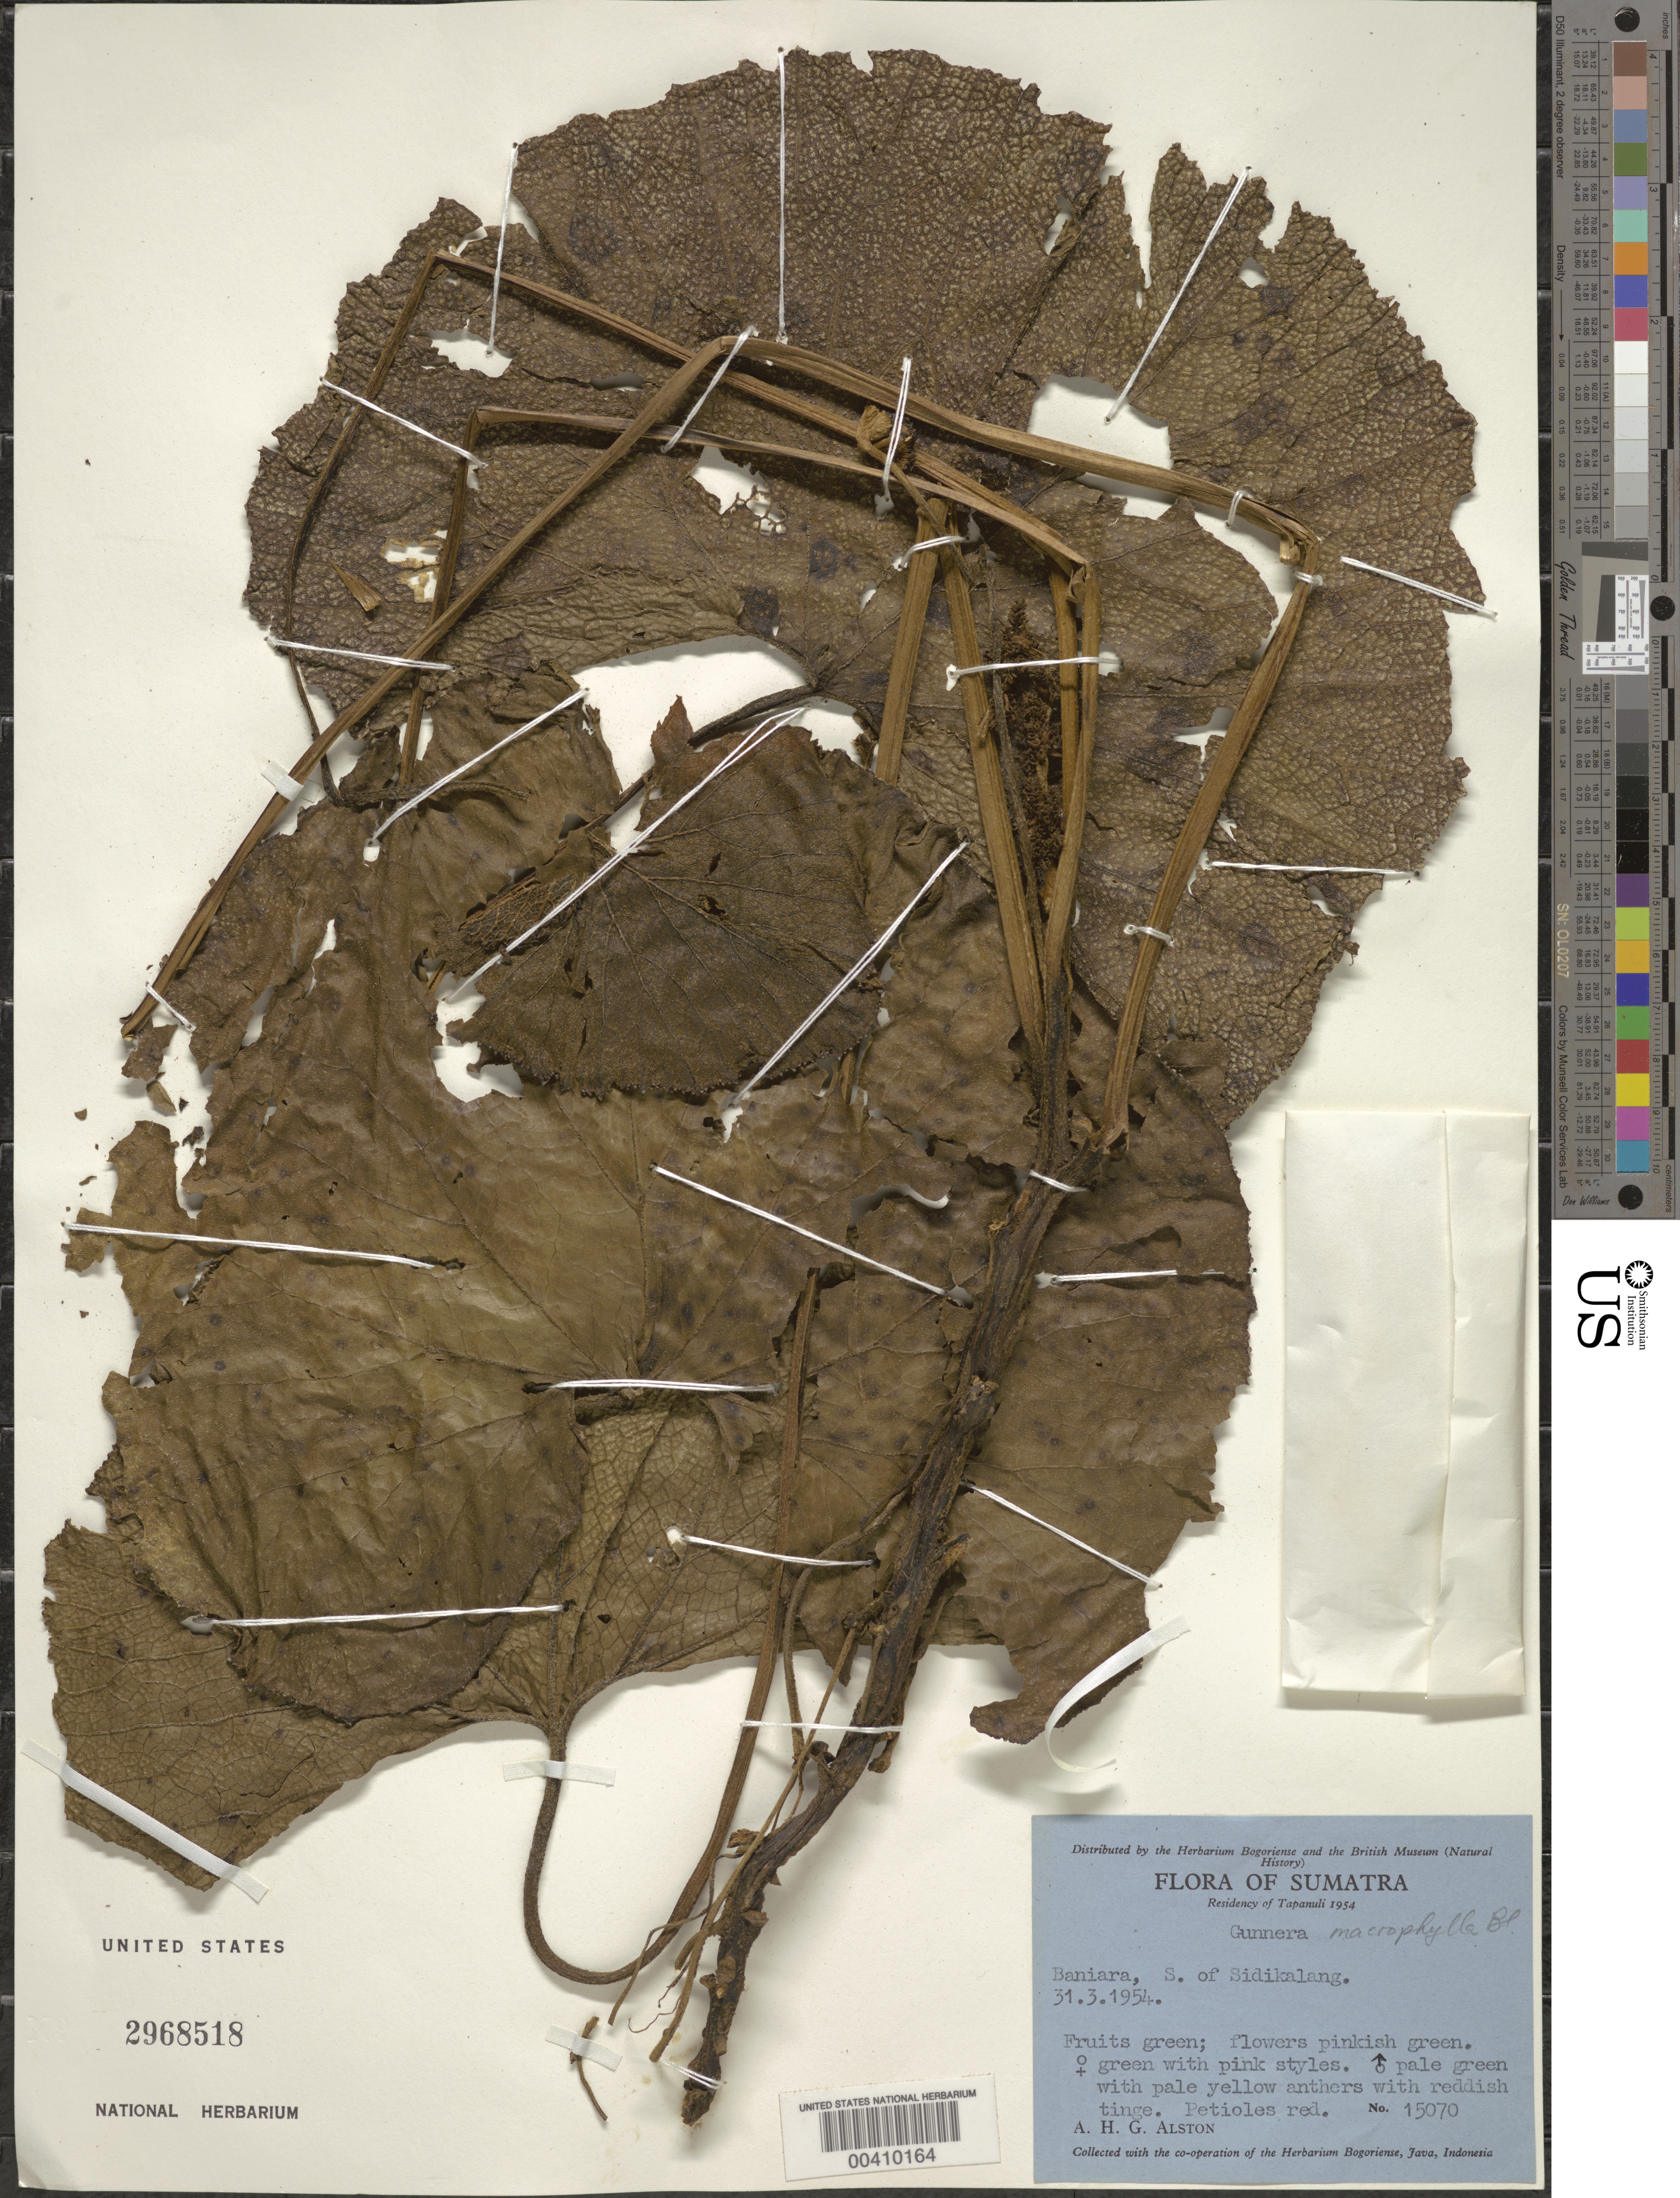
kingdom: Plantae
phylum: Tracheophyta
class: Magnoliopsida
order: Gunnerales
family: Gunneraceae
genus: Gunnera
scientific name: Gunnera macrophylla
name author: Blume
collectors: A. H. Alston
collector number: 15070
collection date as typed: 31 Mar 1954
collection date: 1954-03-31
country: Indonesia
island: Sumatra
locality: Baniara, S. of Sidikalang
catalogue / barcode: US 2968518